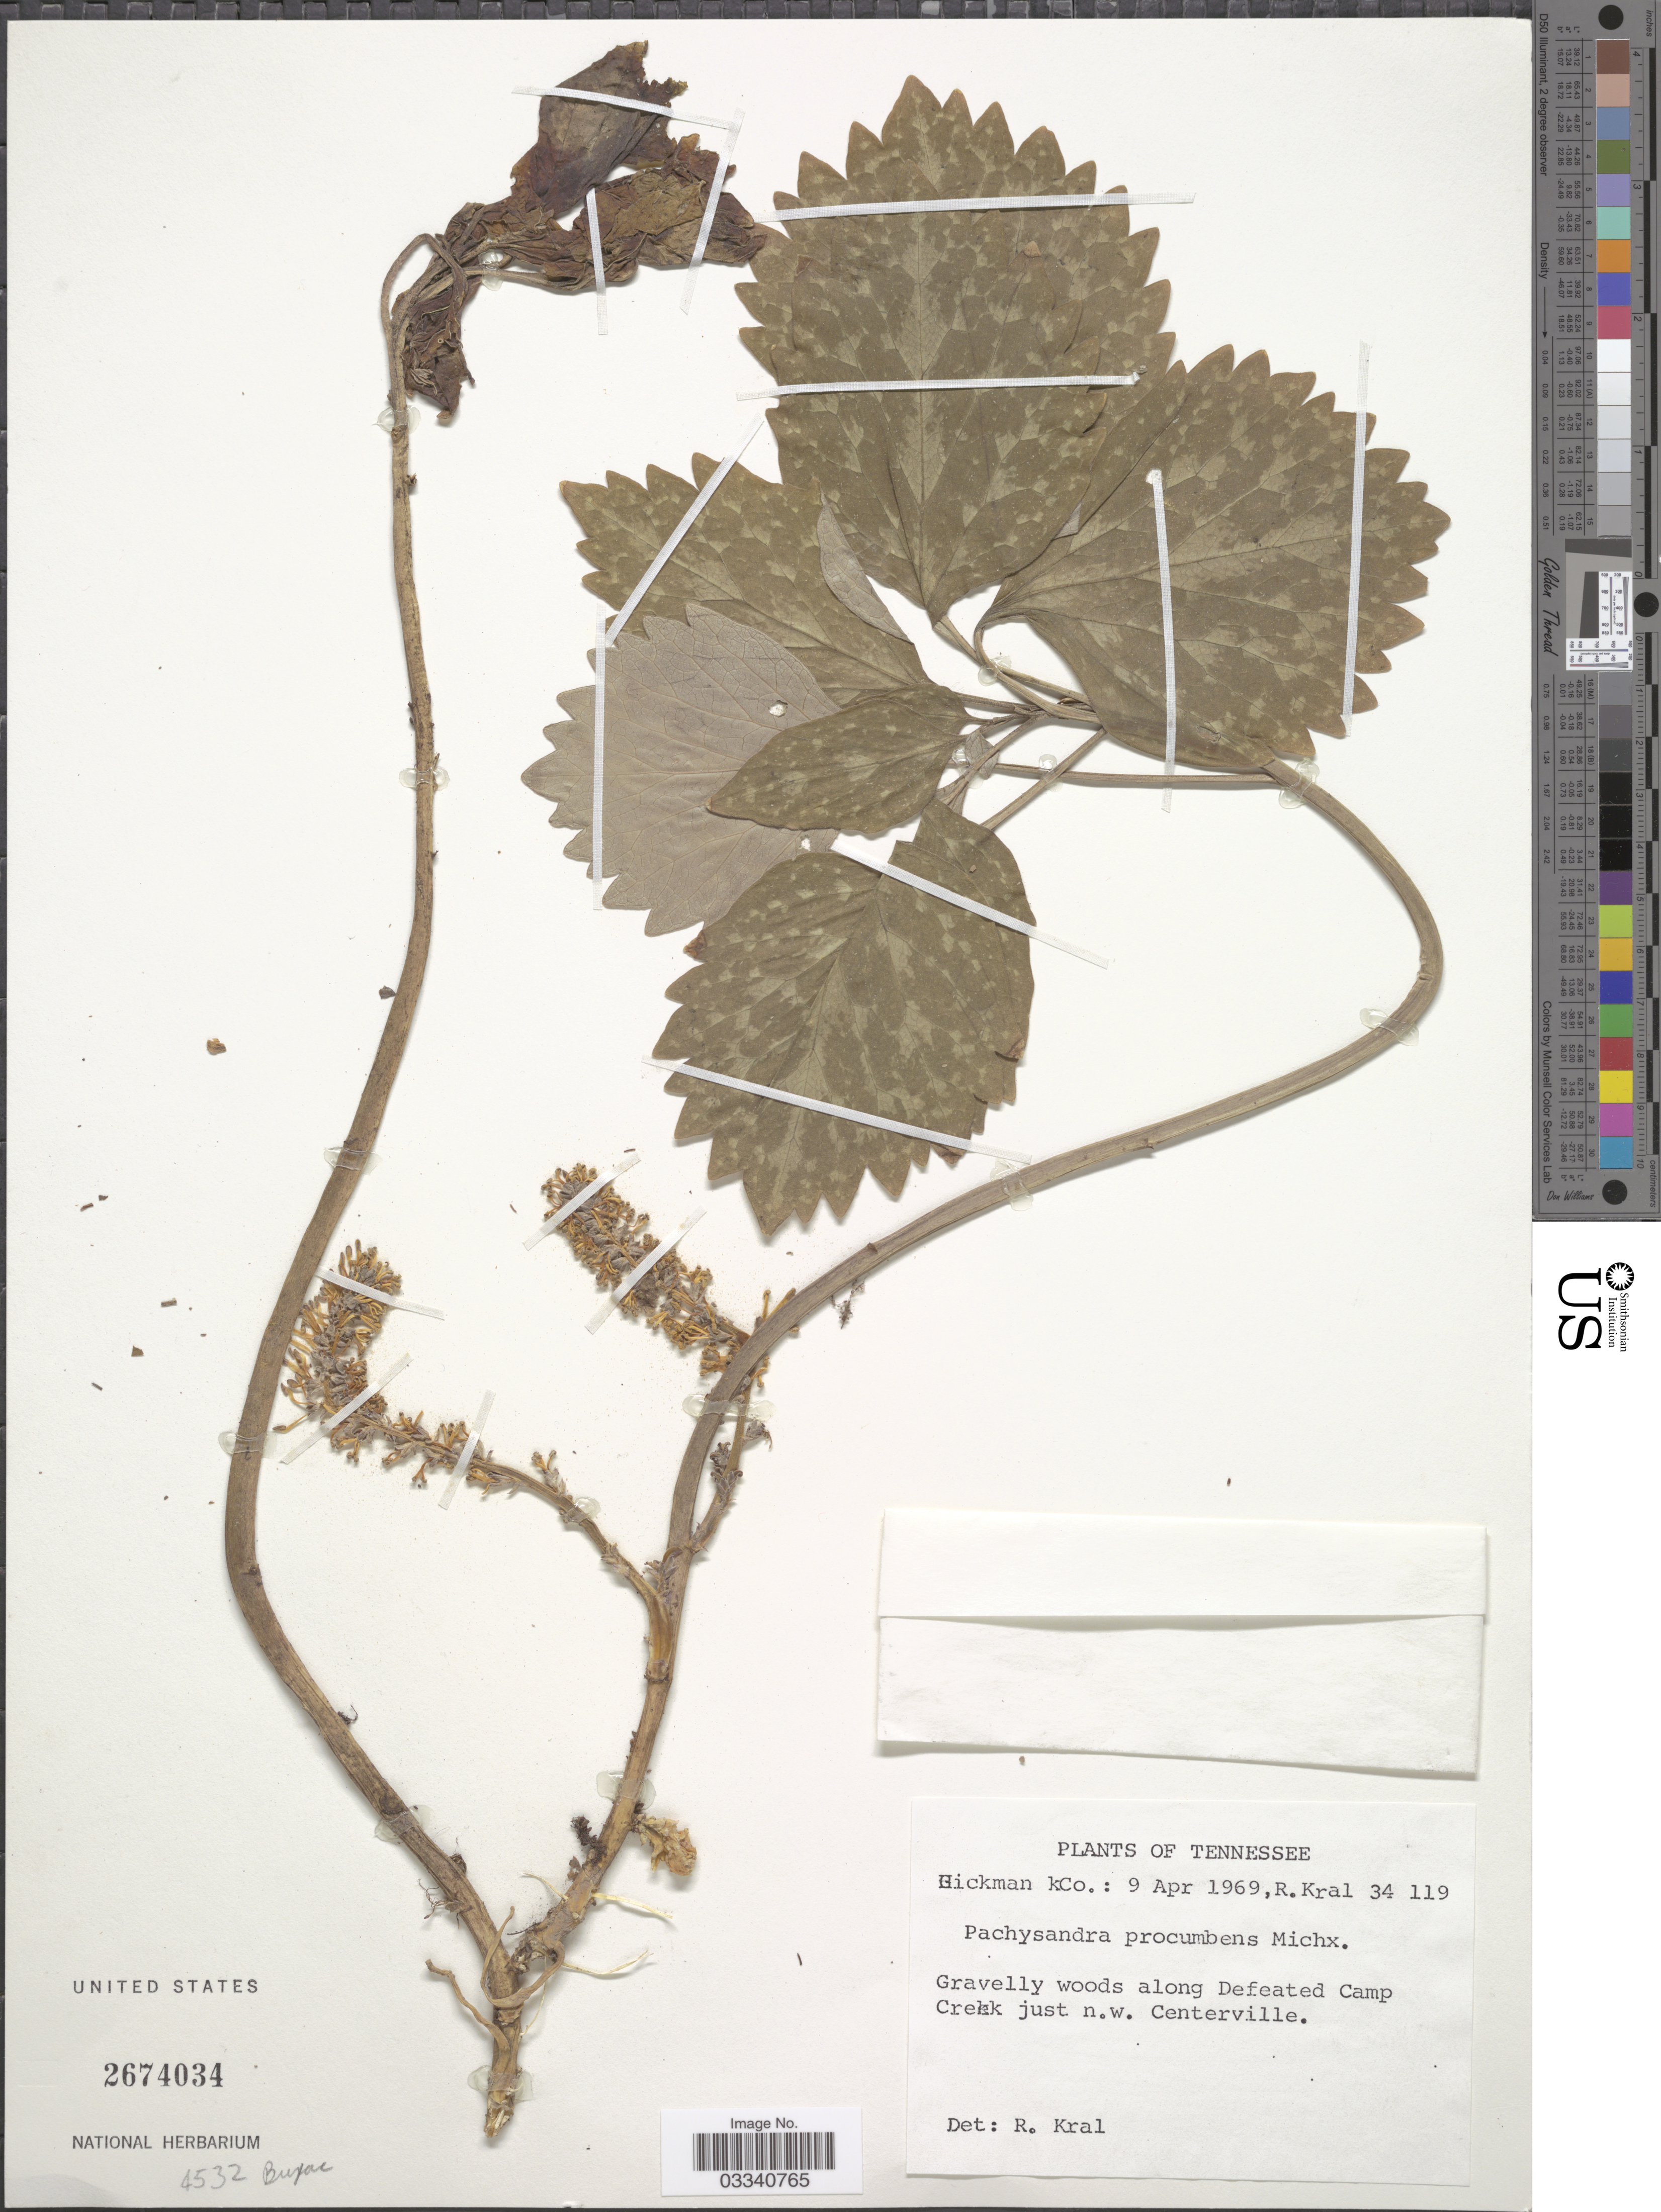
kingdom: Plantae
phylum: Tracheophyta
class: Magnoliopsida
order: Buxales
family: Buxaceae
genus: Pachysandra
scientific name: Pachysandra procumbens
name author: Michx.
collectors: R. Kral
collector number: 34119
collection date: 1969-04-09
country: United States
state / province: Tennessee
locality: Hickman Co. Cravelly woods along Defeated Camp Creek just n.w. Centerville.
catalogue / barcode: US 2674034